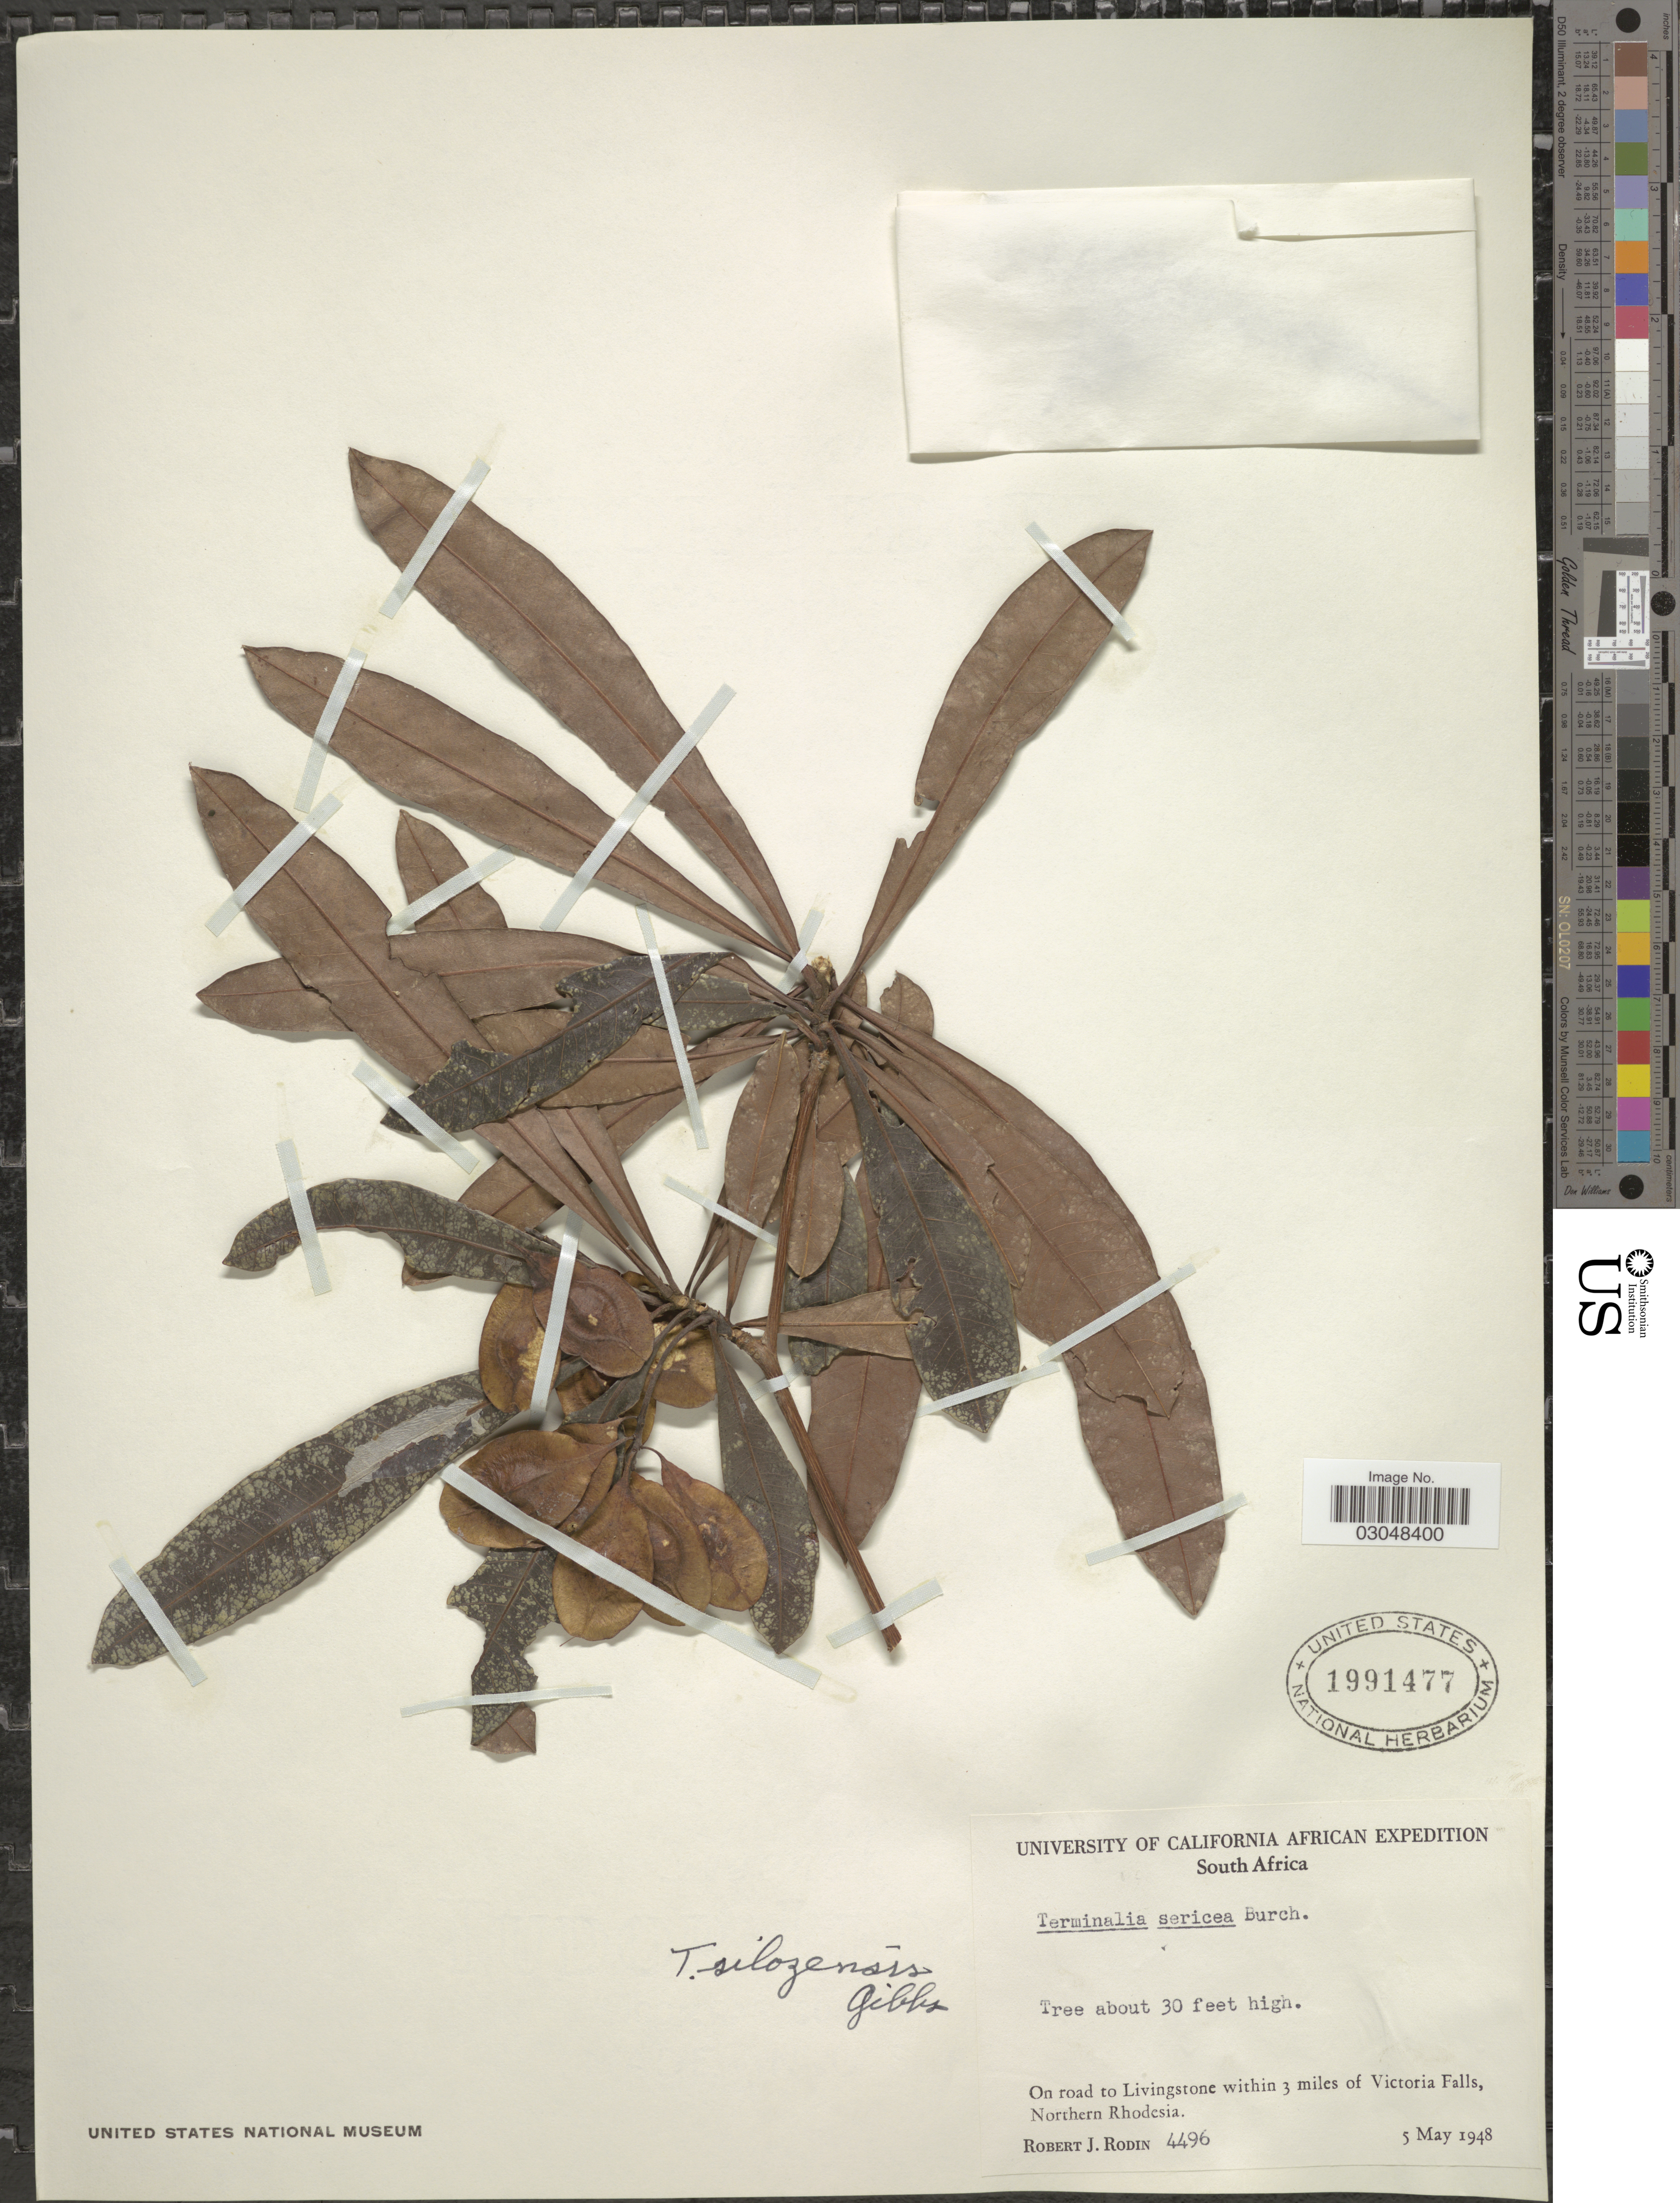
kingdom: Plantae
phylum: Tracheophyta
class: Magnoliopsida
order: Myrtales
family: Combretaceae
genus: Terminalia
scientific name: Terminalia x silozensis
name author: Gibbs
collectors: R. J. Rodin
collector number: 4496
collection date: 1948-05-05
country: Zambia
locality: On road to Livingstone within 3 miles of Victoria Falls, Northern Rhodesia.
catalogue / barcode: US 1991477